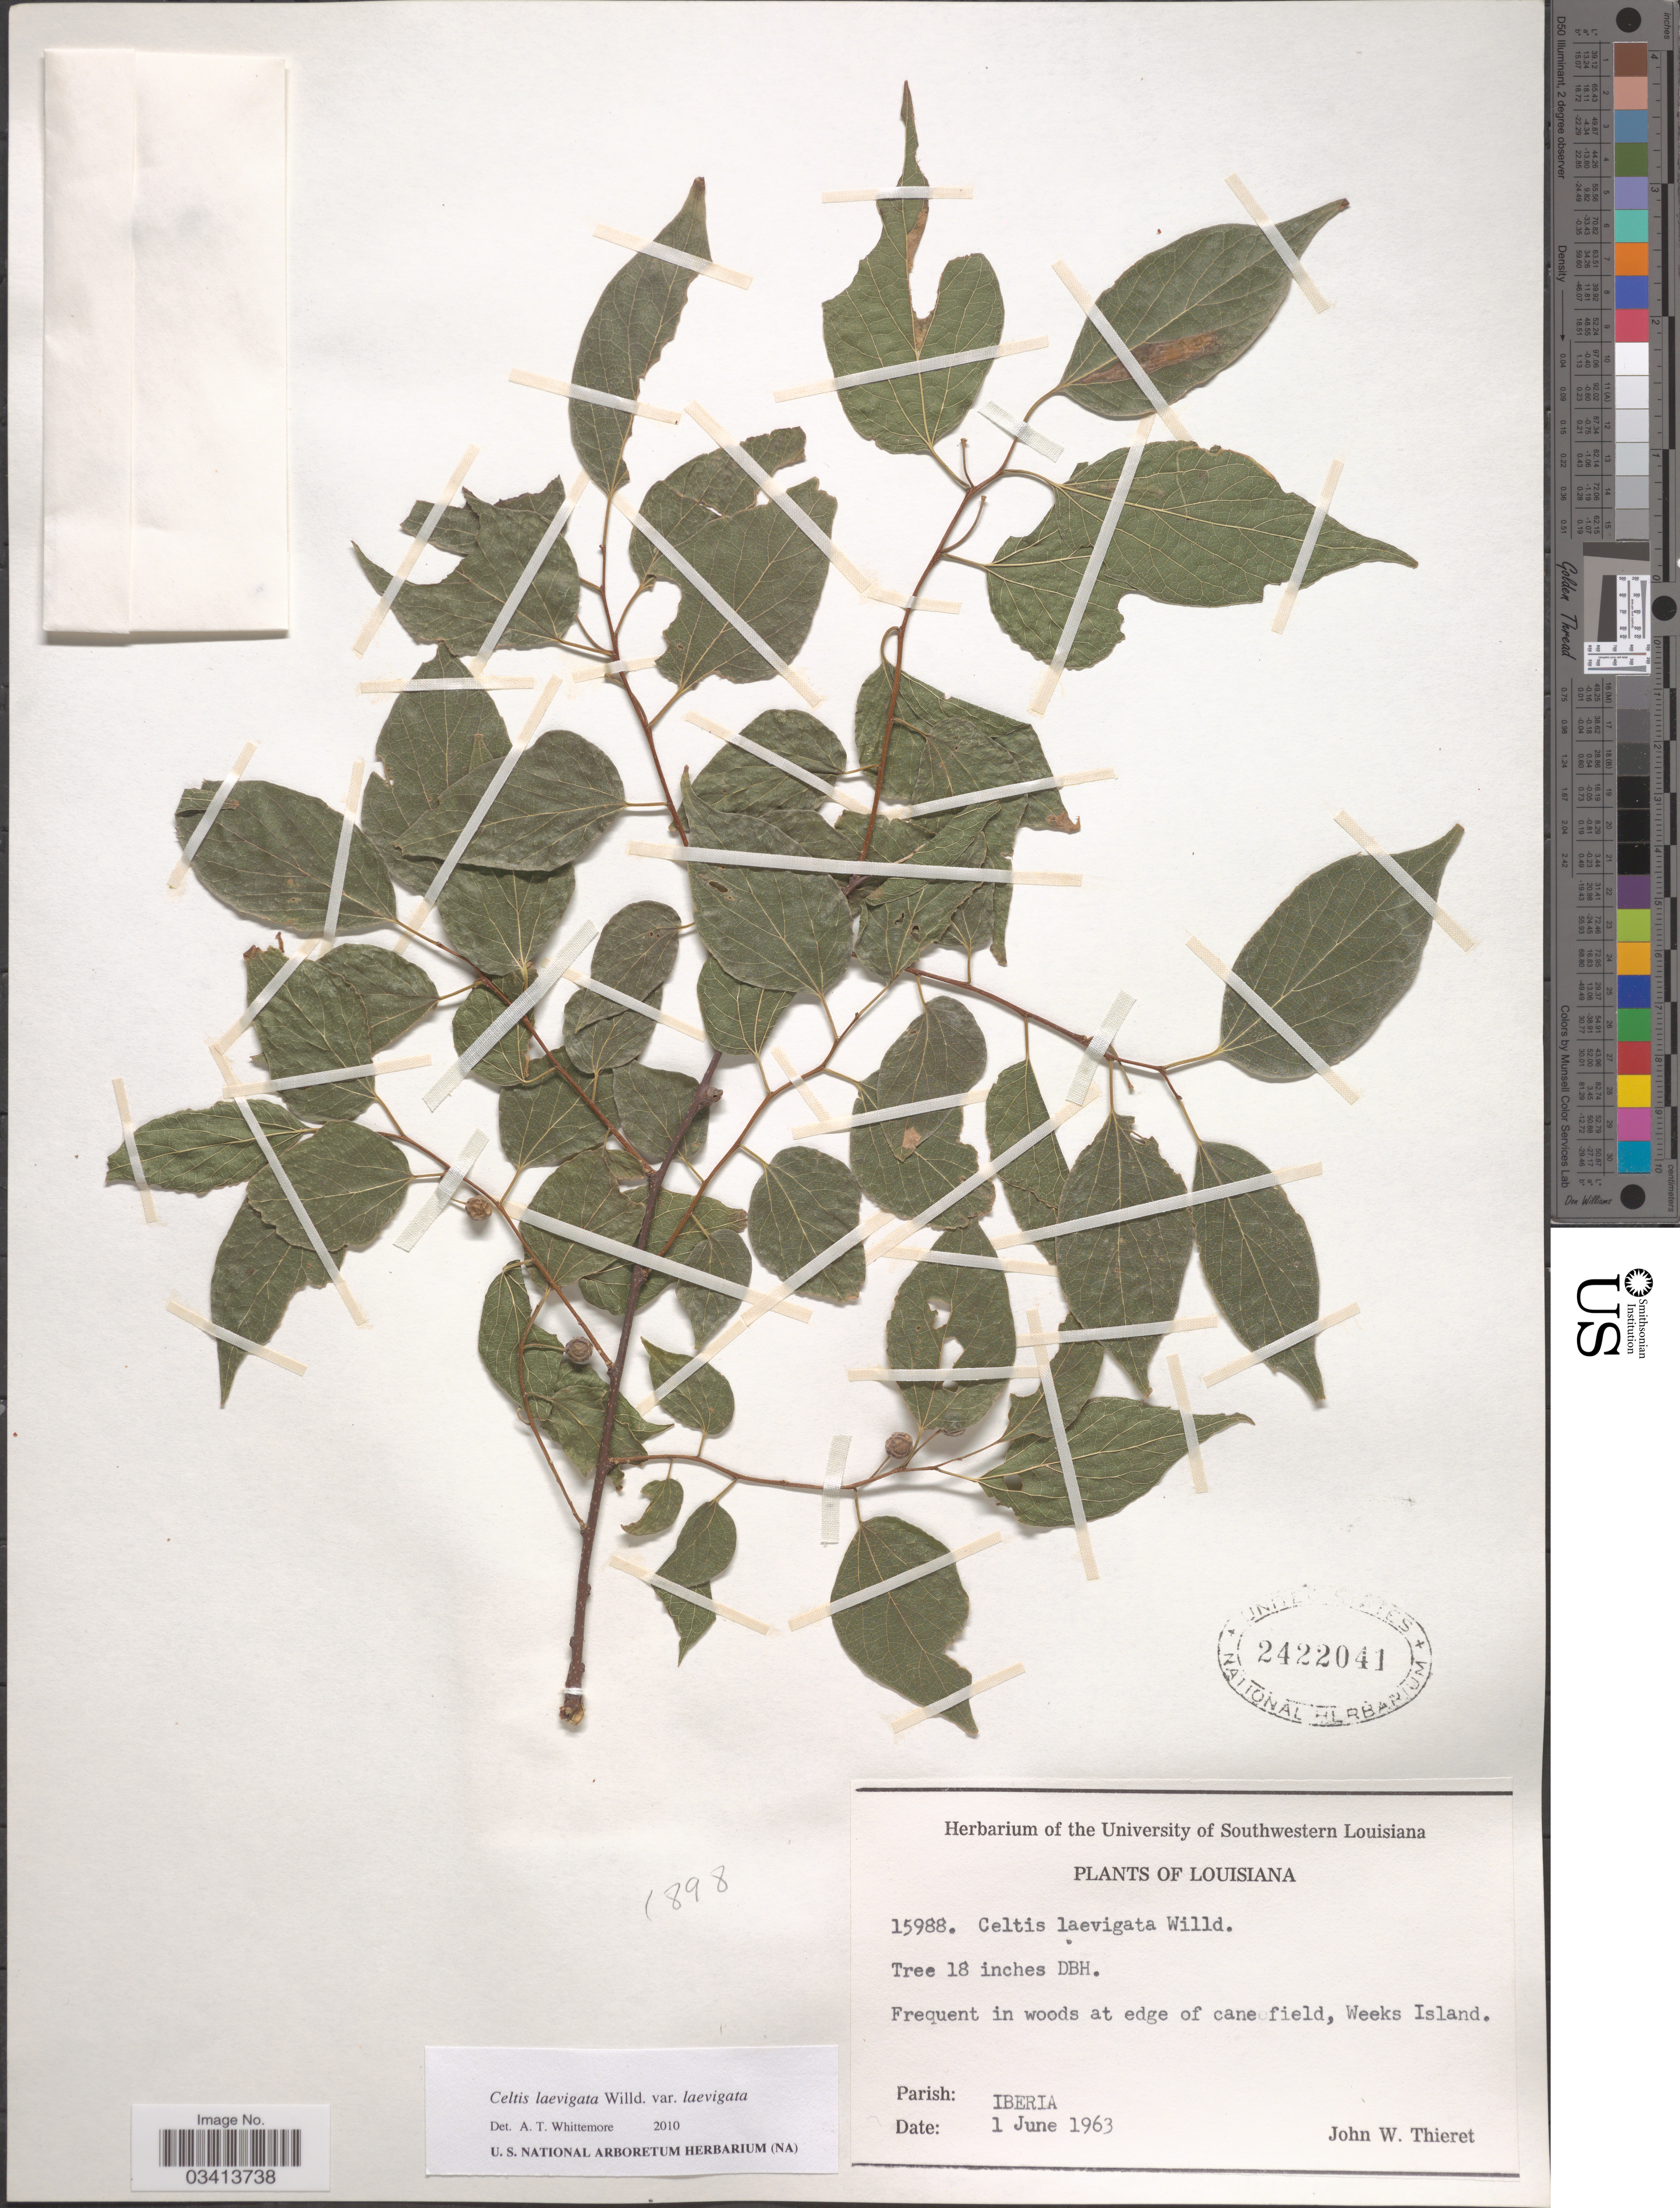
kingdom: Plantae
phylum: Tracheophyta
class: Magnoliopsida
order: Rosales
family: Cannabaceae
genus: Celtis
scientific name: Celtis laevigata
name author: Willd.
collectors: J. W. Thieret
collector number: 15988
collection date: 1963-06-01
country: United States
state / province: Louisiana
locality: Frequent in woods at edge of cane field, Weeks Island. Parish: Iberia.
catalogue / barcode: US 2422041